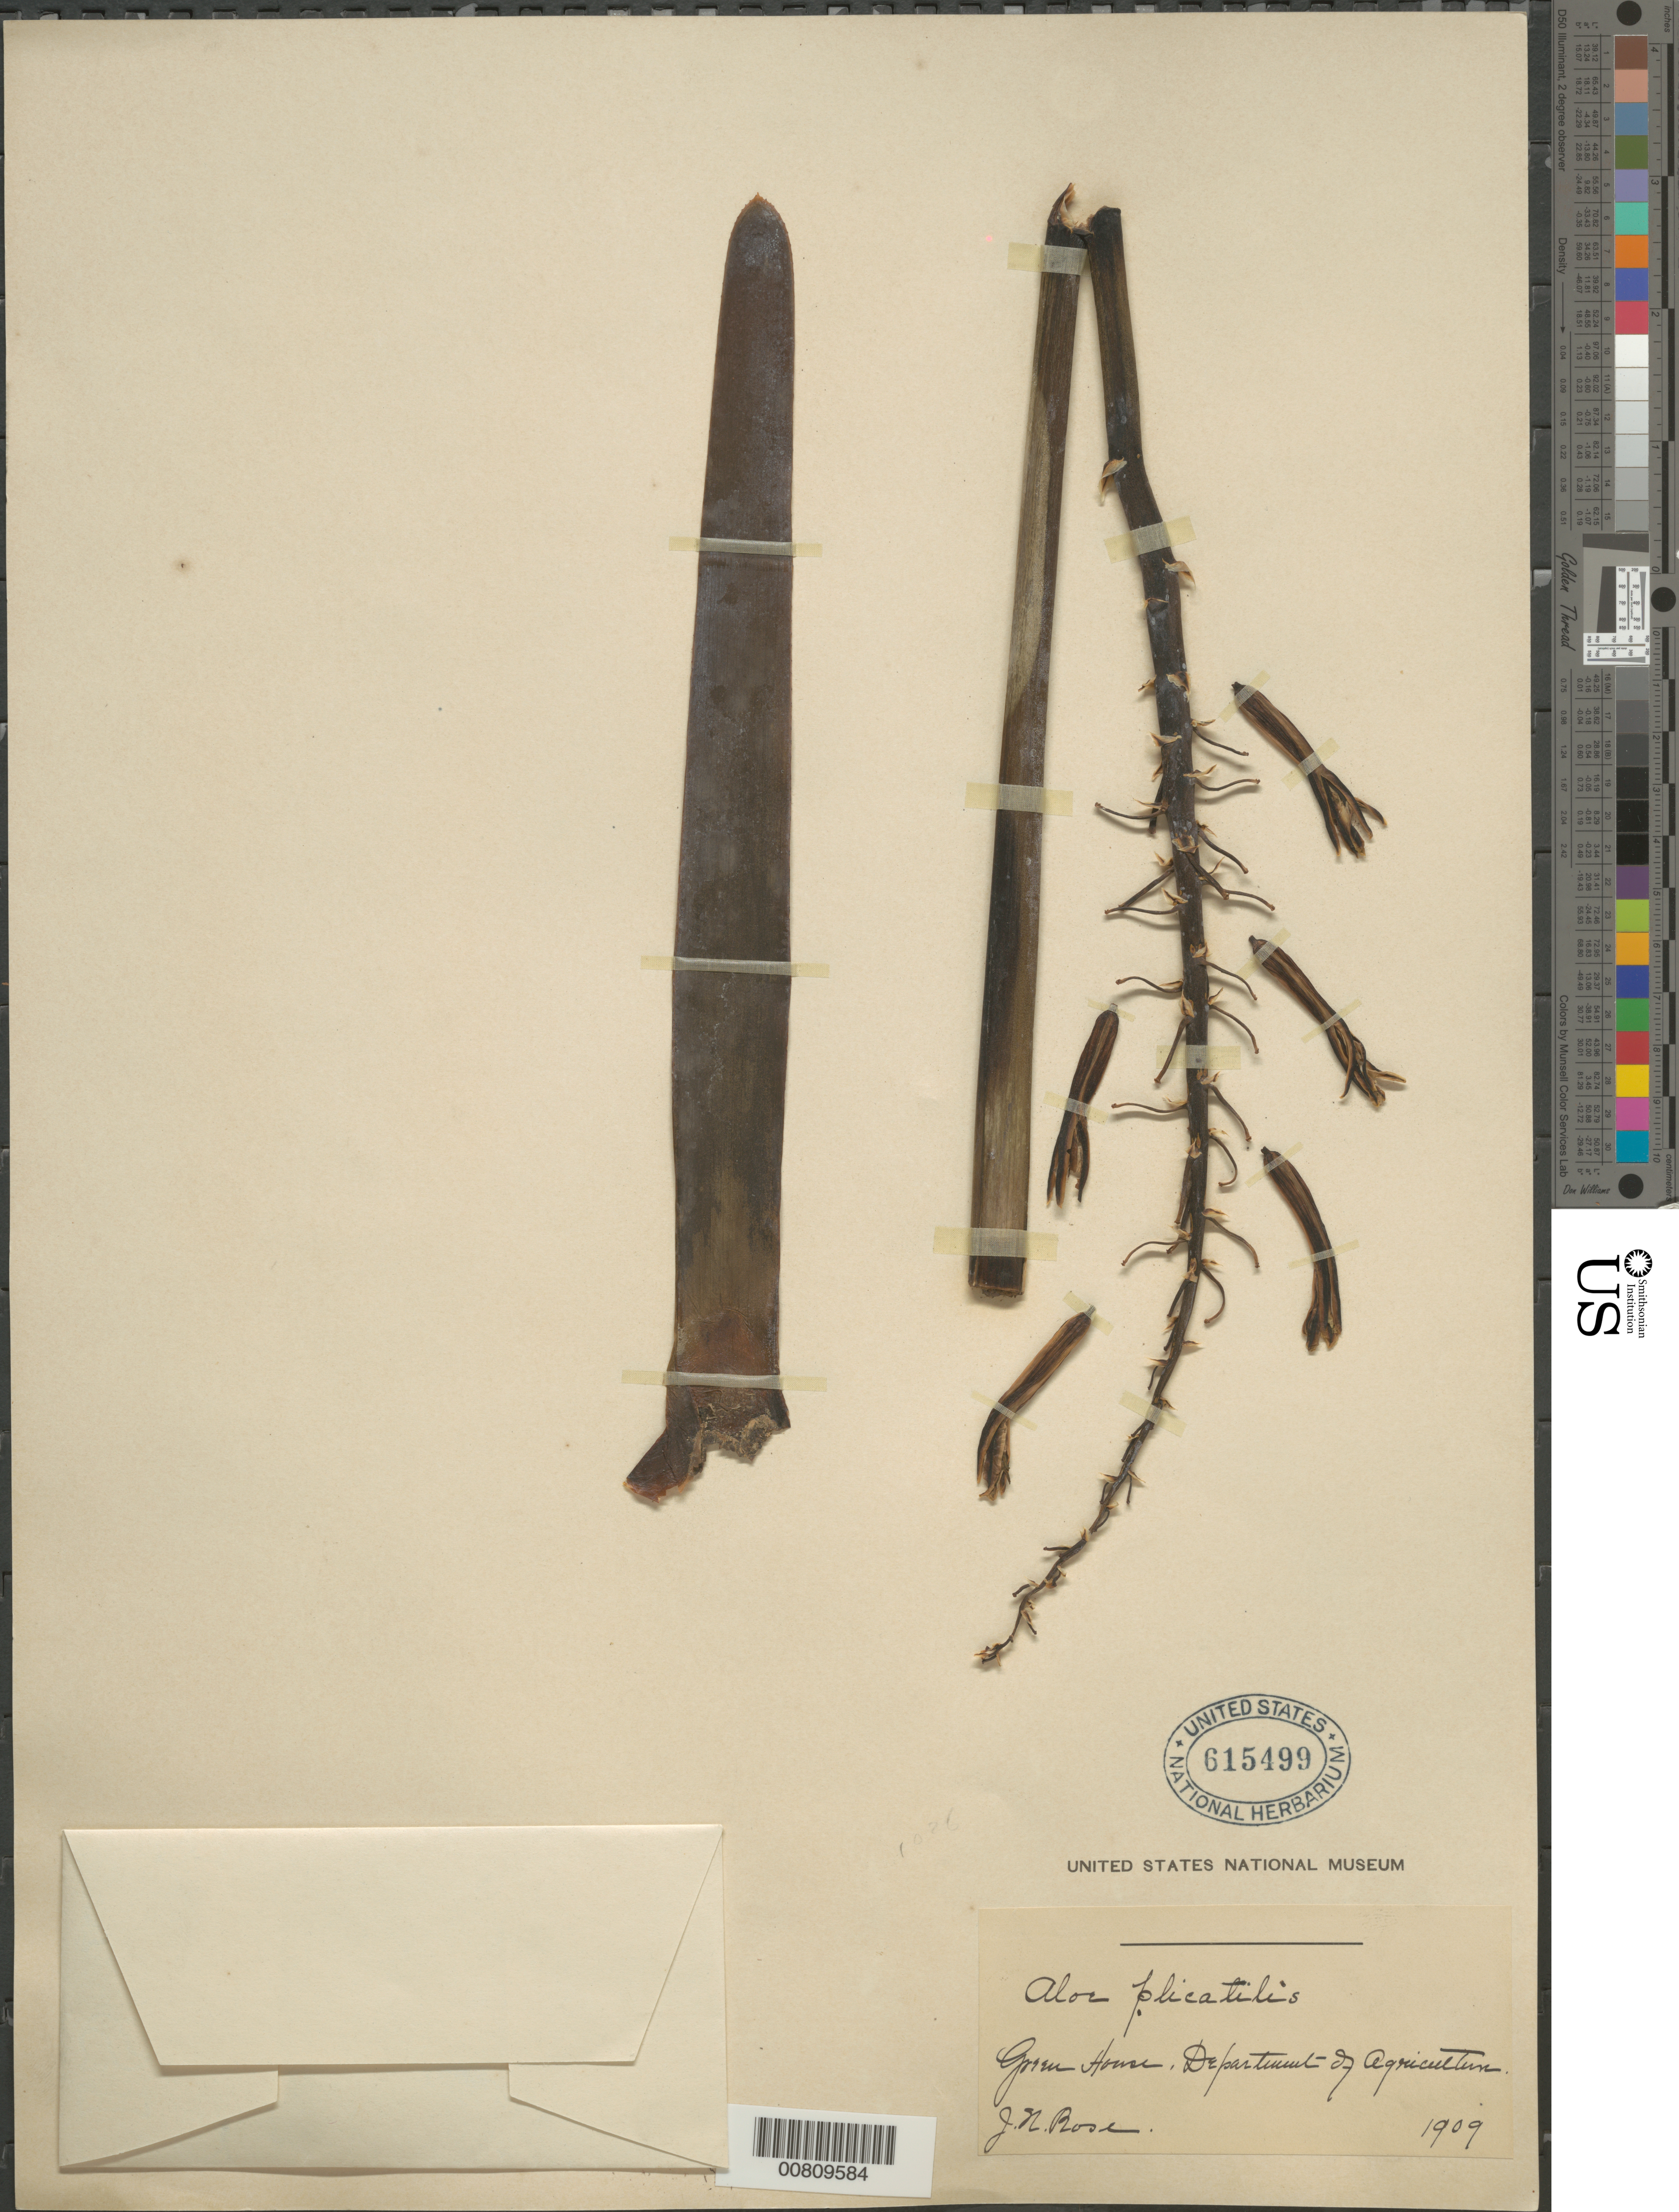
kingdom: Plantae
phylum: Tracheophyta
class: Liliopsida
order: Asparagales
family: Asphodelaceae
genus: Aloe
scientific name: Aloe plicatilis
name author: (L.) Burm. f.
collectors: J. N. Rose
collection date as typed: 1909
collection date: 1909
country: United States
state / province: District of Columbia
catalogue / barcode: US 615499